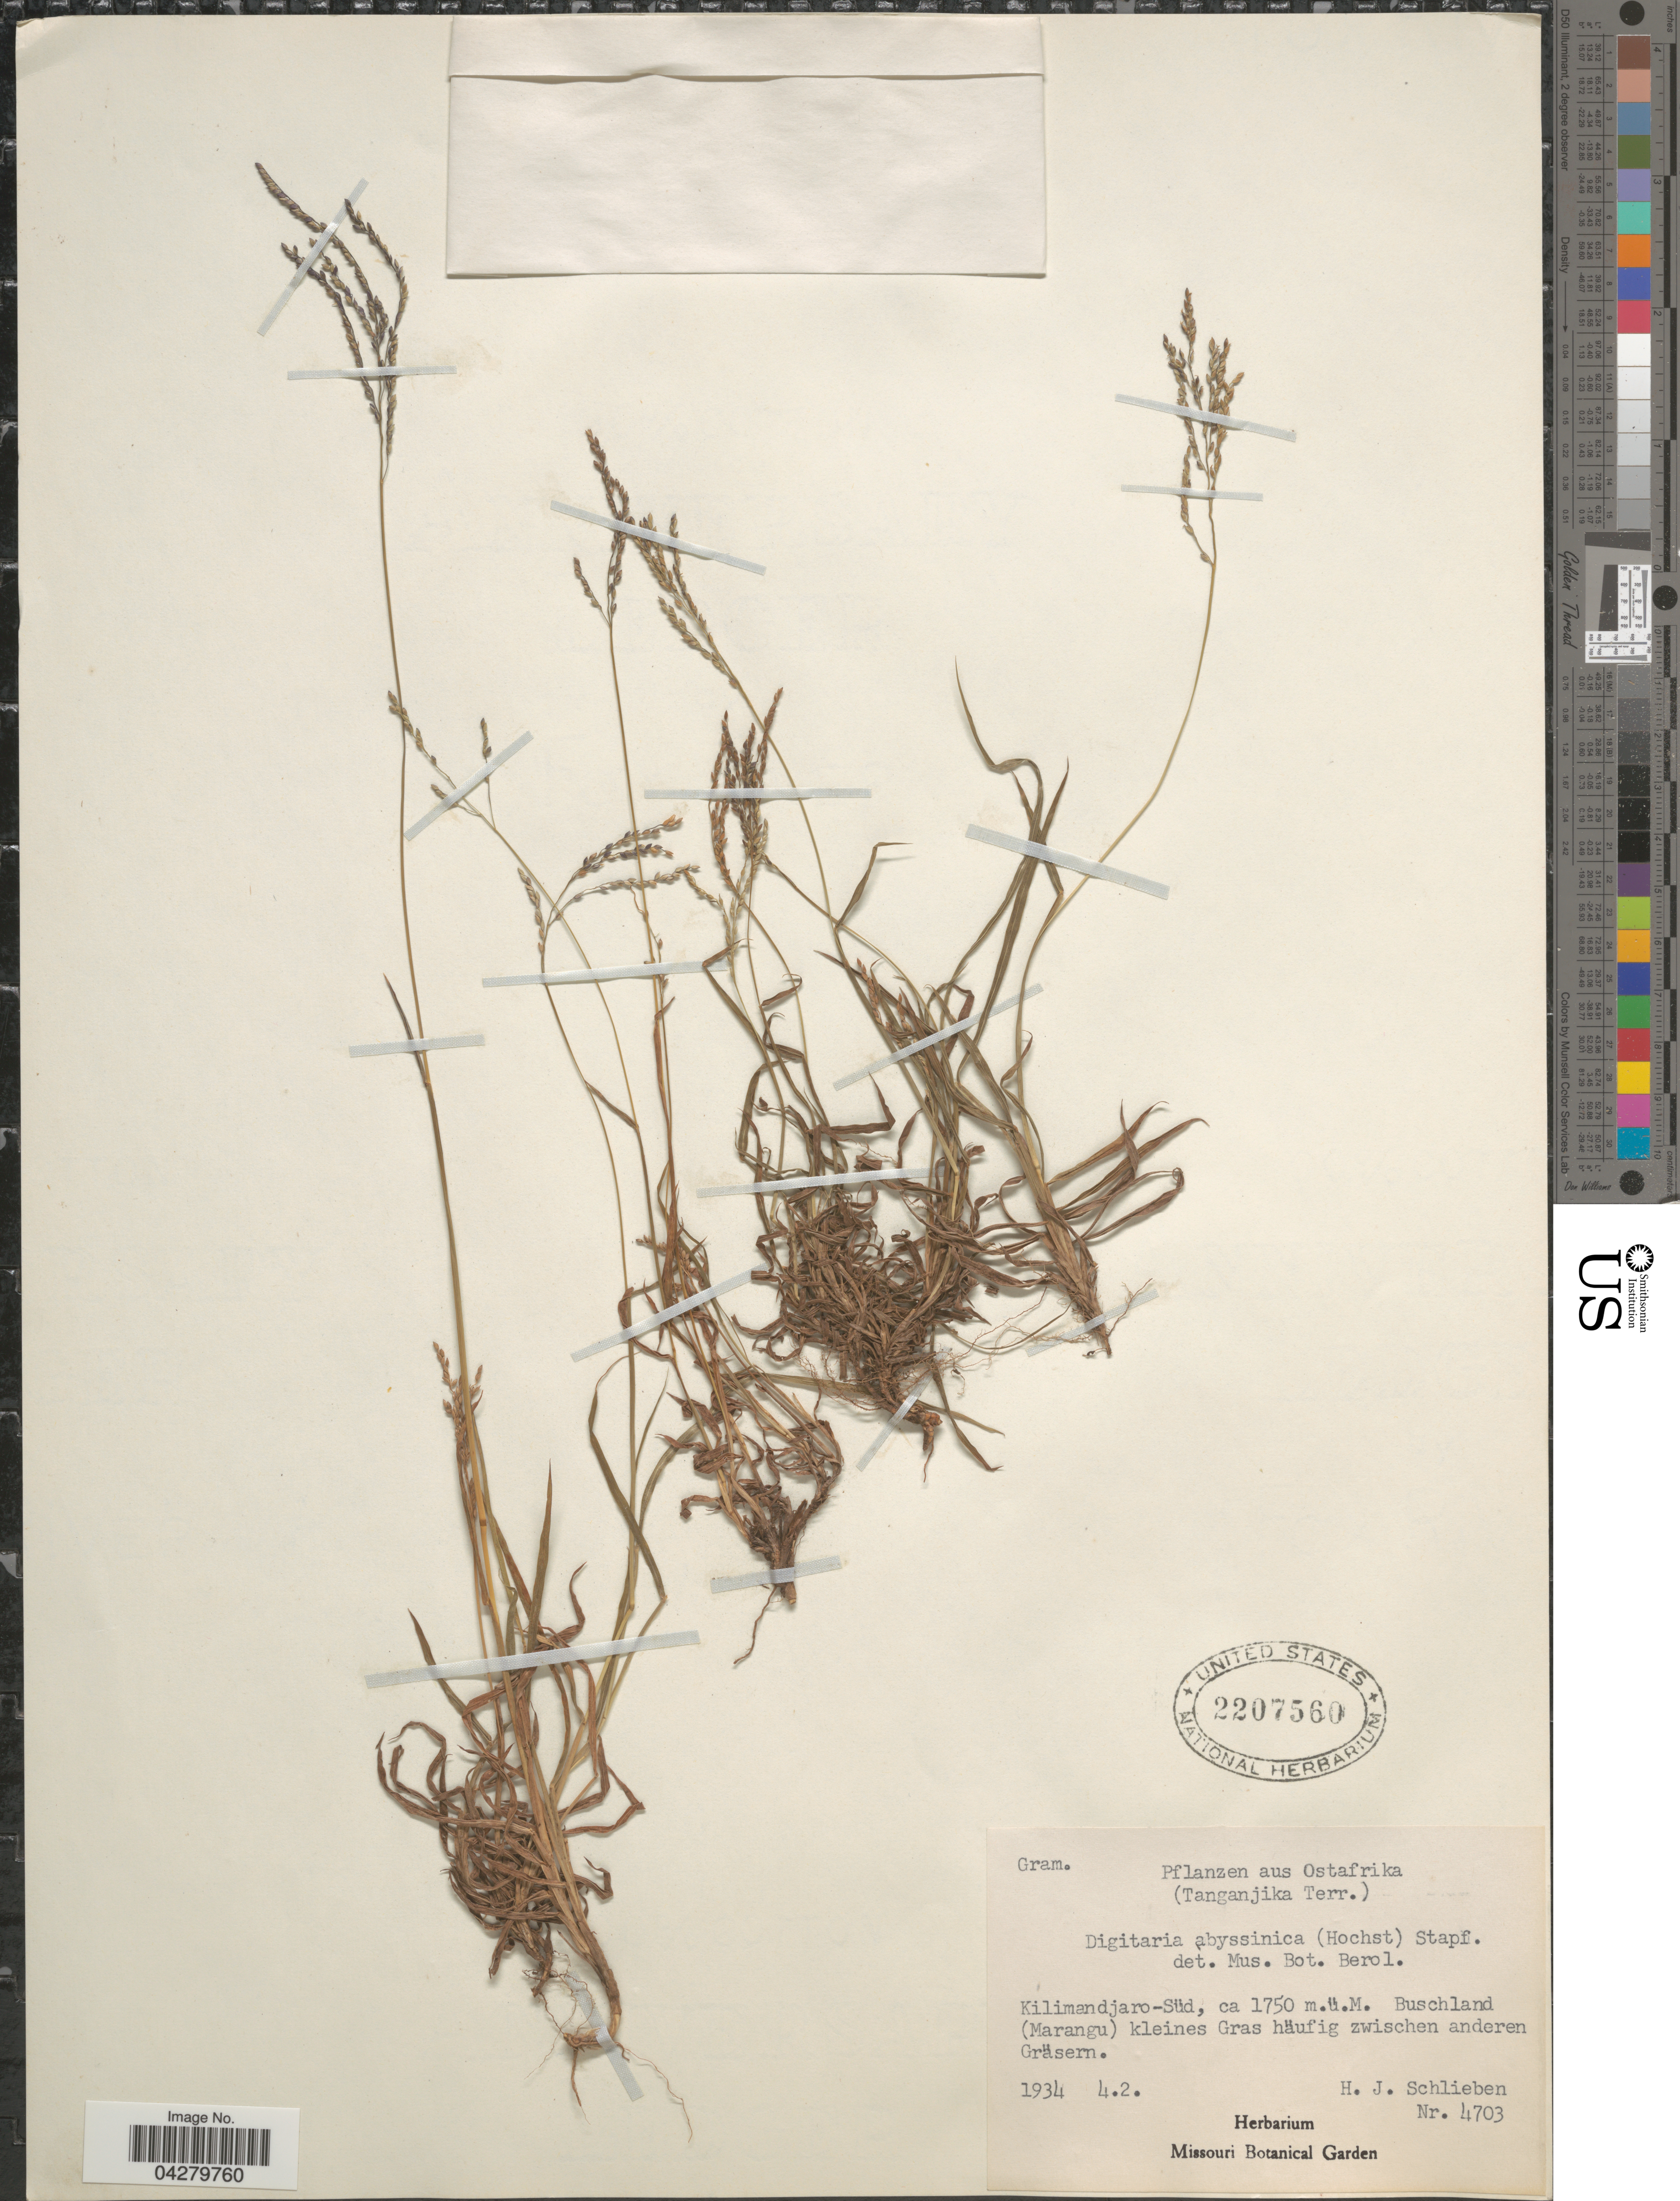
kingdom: Plantae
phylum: Tracheophyta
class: Liliopsida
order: Poales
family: Poaceae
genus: Digitaria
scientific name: Digitaria abyssinica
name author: (Hochst. ex Rich.) Stapf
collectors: H. J. Schlieben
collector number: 4703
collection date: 1934-02-04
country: Tanzania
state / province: Kilimanjaro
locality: Ostafrika. (Tanganjika Terr.). Kilimandjaro-Süd, Buschland (Marangu).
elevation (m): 1750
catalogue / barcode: US 2207560